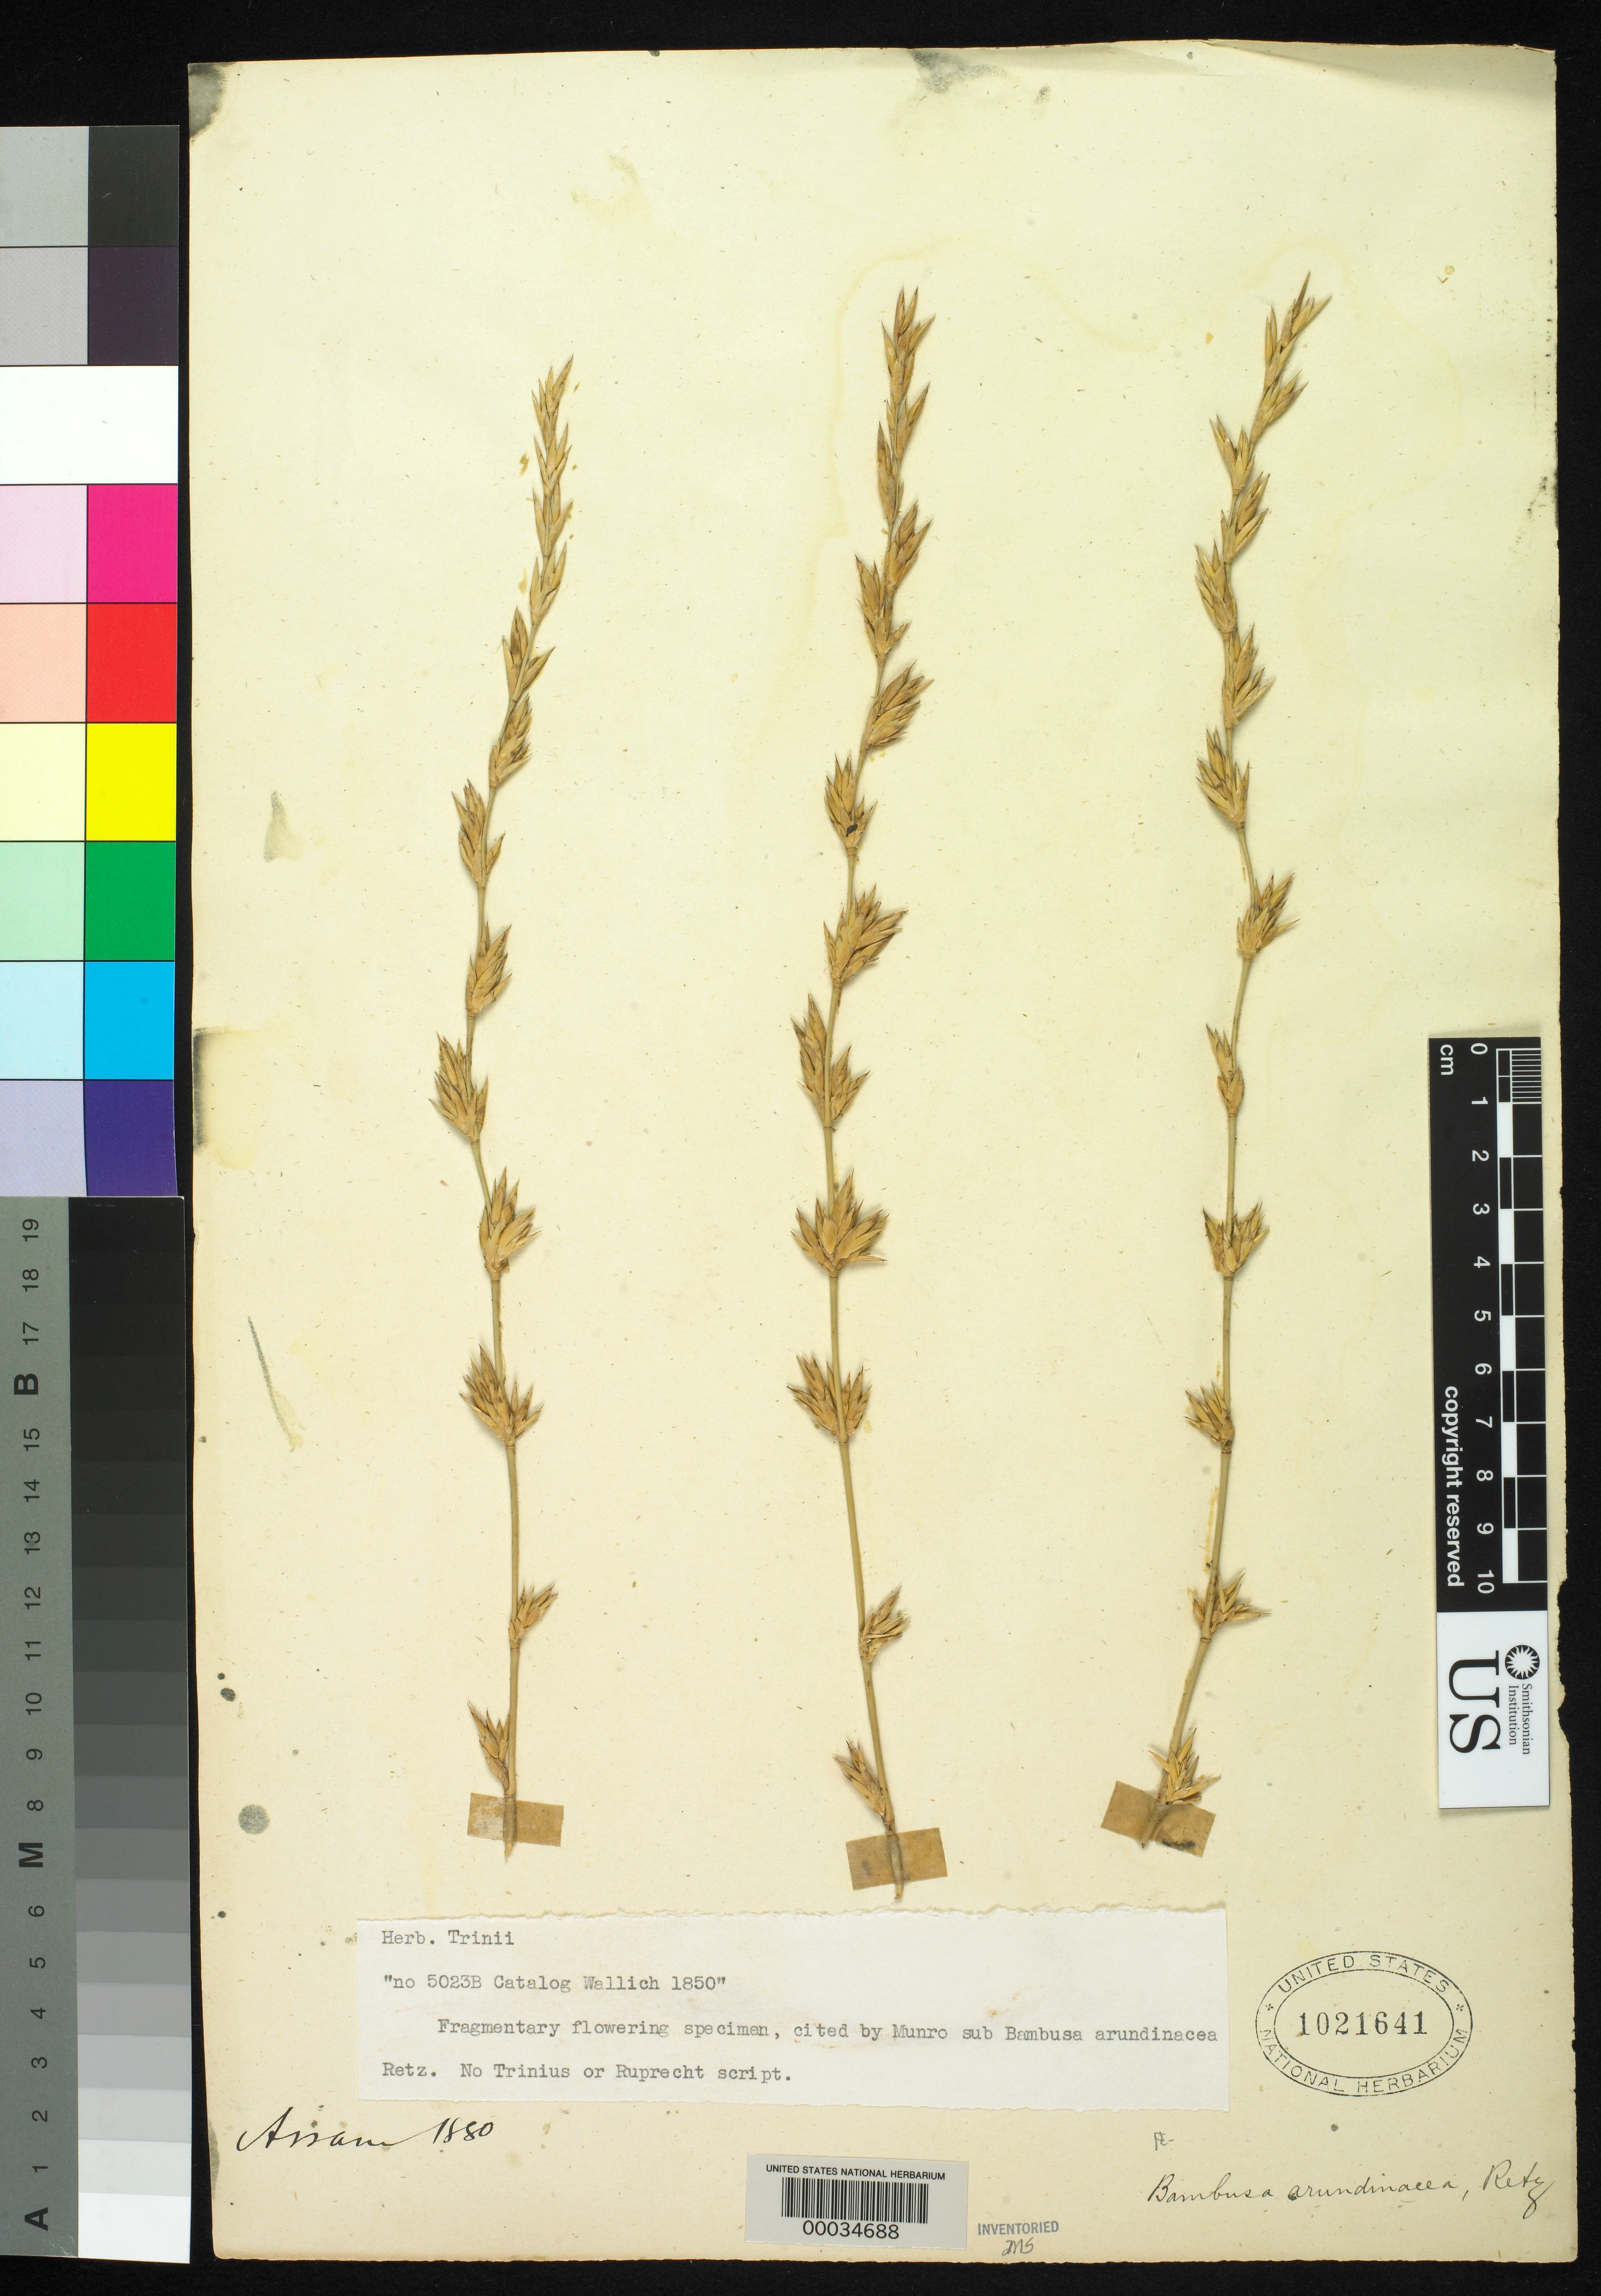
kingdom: Plantae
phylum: Tracheophyta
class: Liliopsida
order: Poales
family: Poaceae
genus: Bambusa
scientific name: Bambusa bambos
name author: (L.) Voss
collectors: -- Wallich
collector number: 1850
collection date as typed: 1880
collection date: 1880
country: India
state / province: Assam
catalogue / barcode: US 1021641